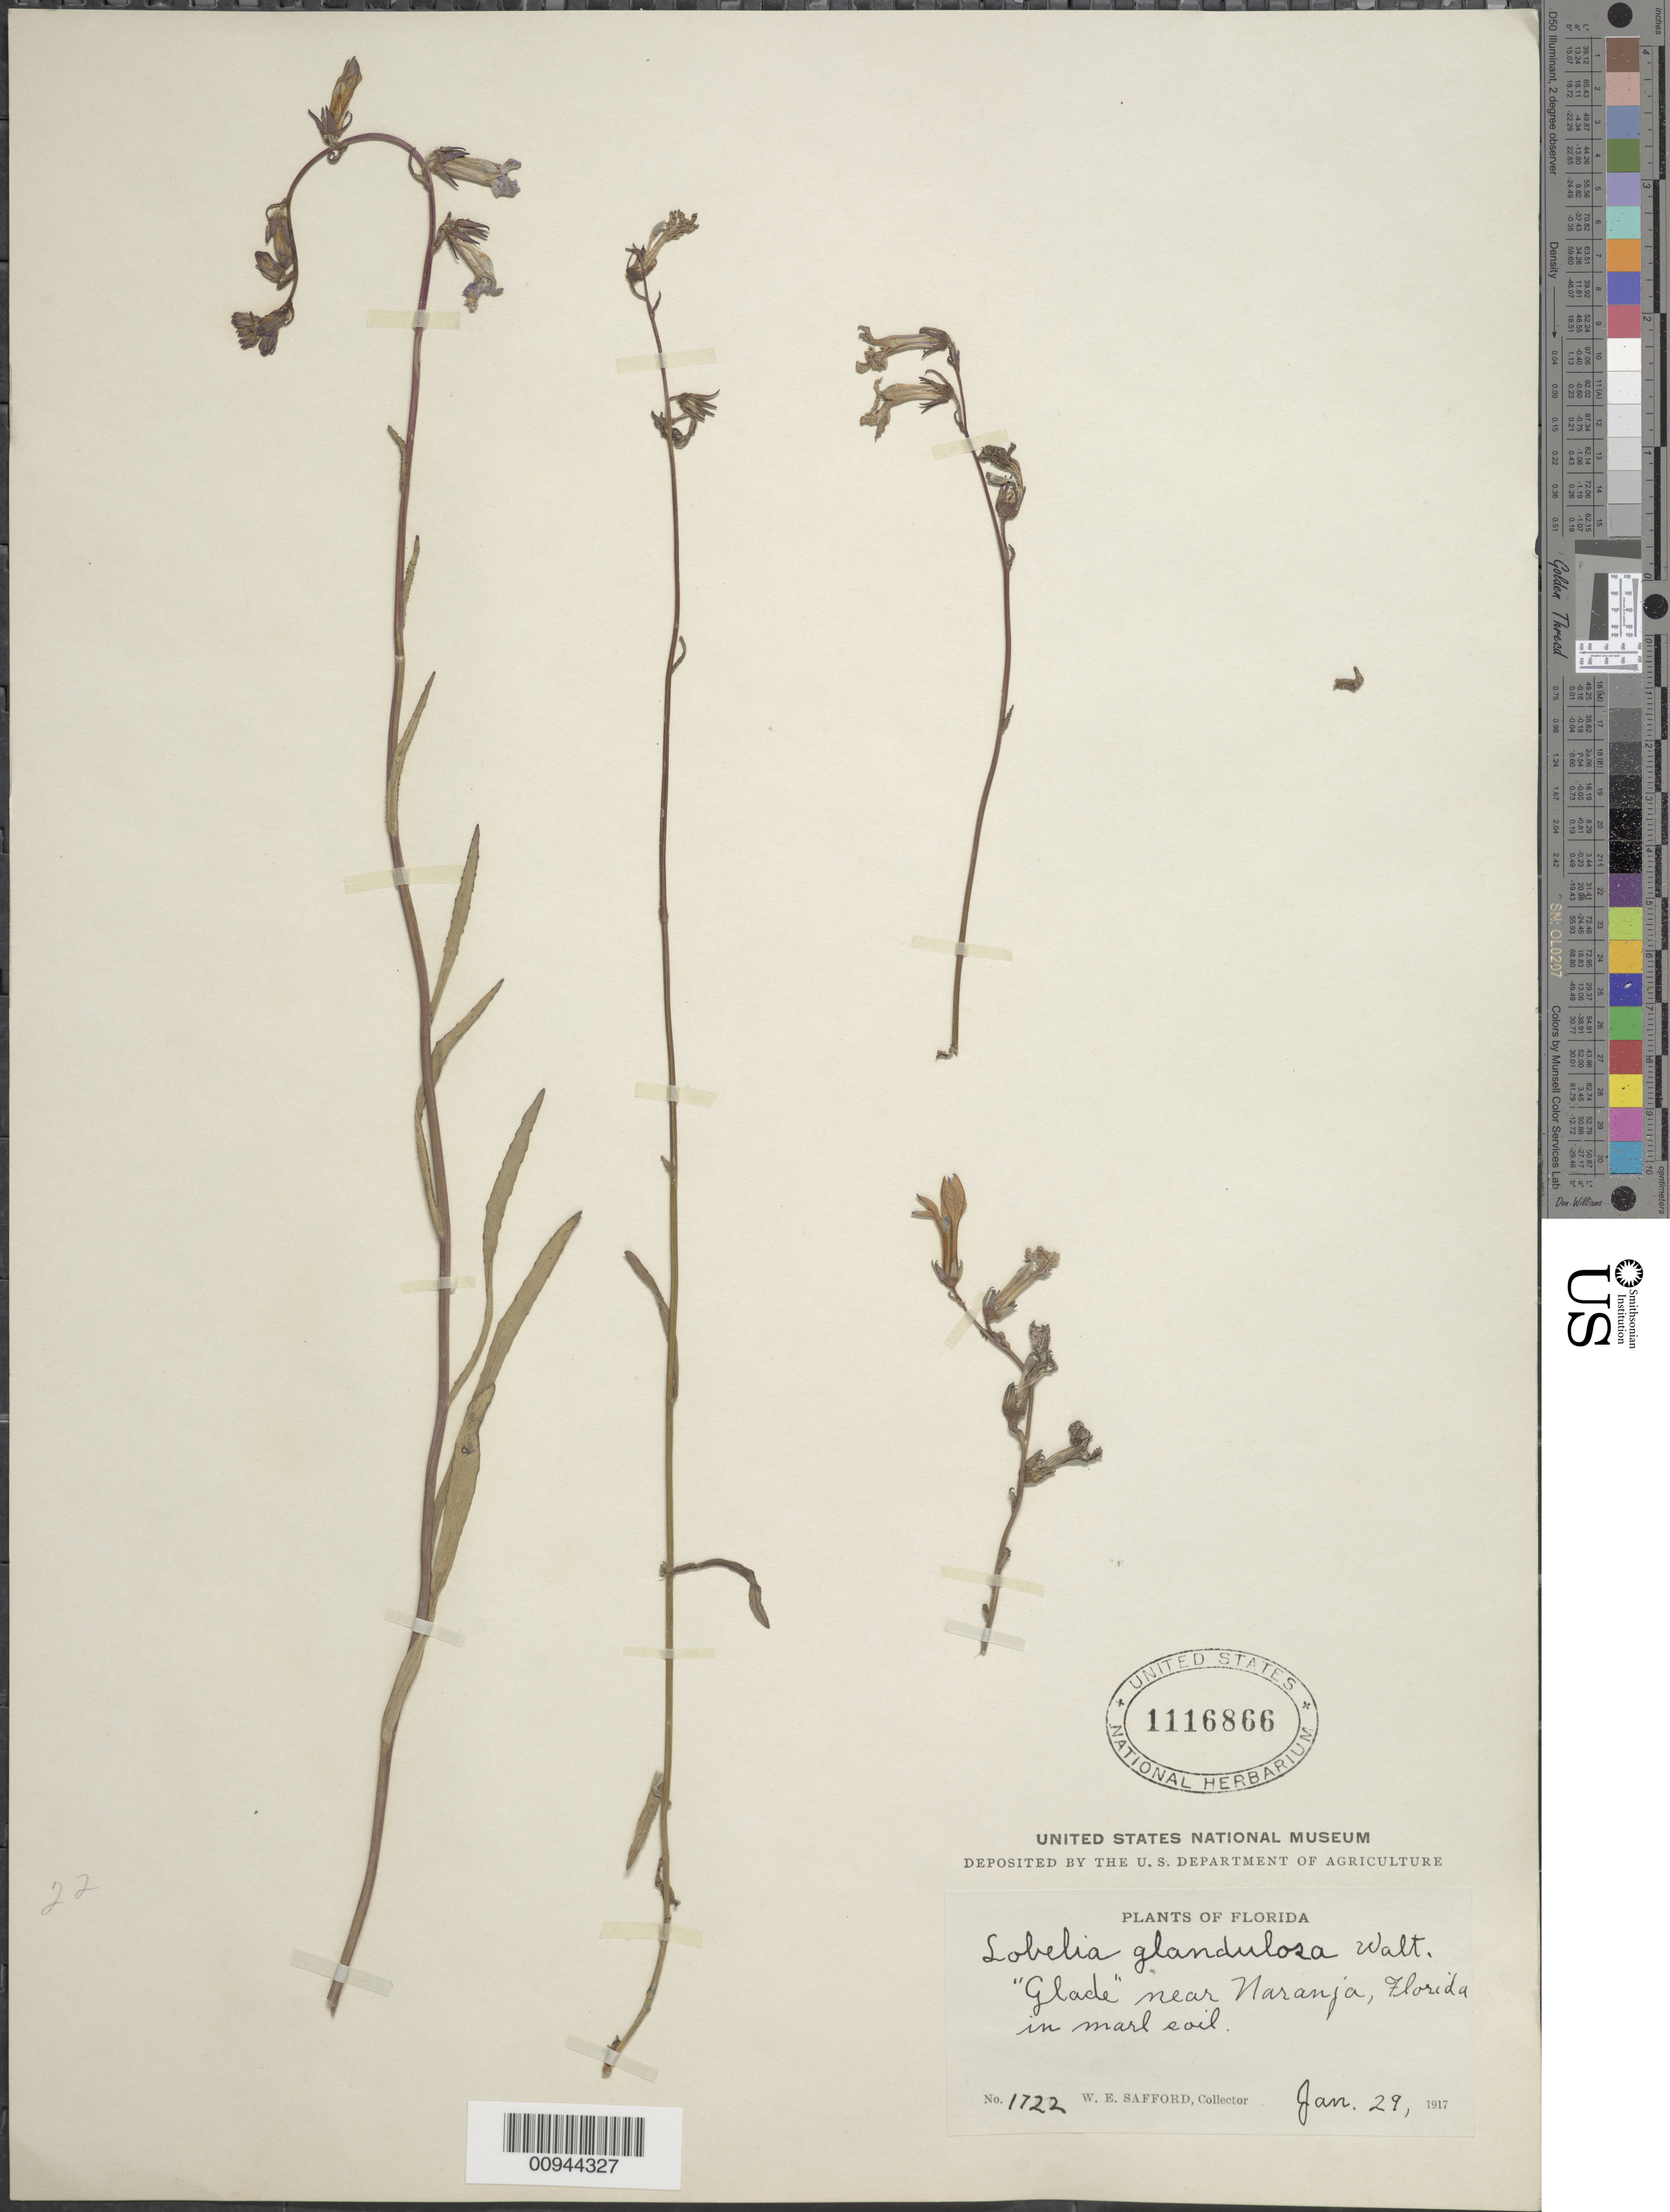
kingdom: Plantae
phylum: Tracheophyta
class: Magnoliopsida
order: Asterales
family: Campanulaceae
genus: Lobelia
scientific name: Lobelia glandulosa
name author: Walter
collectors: W. E. Safford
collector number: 1722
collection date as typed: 29 Jan 1917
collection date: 1917-01-29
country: United States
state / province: Florida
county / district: Miami-Dade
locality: Naranja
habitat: in marl soil, glade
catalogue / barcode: US 1116866